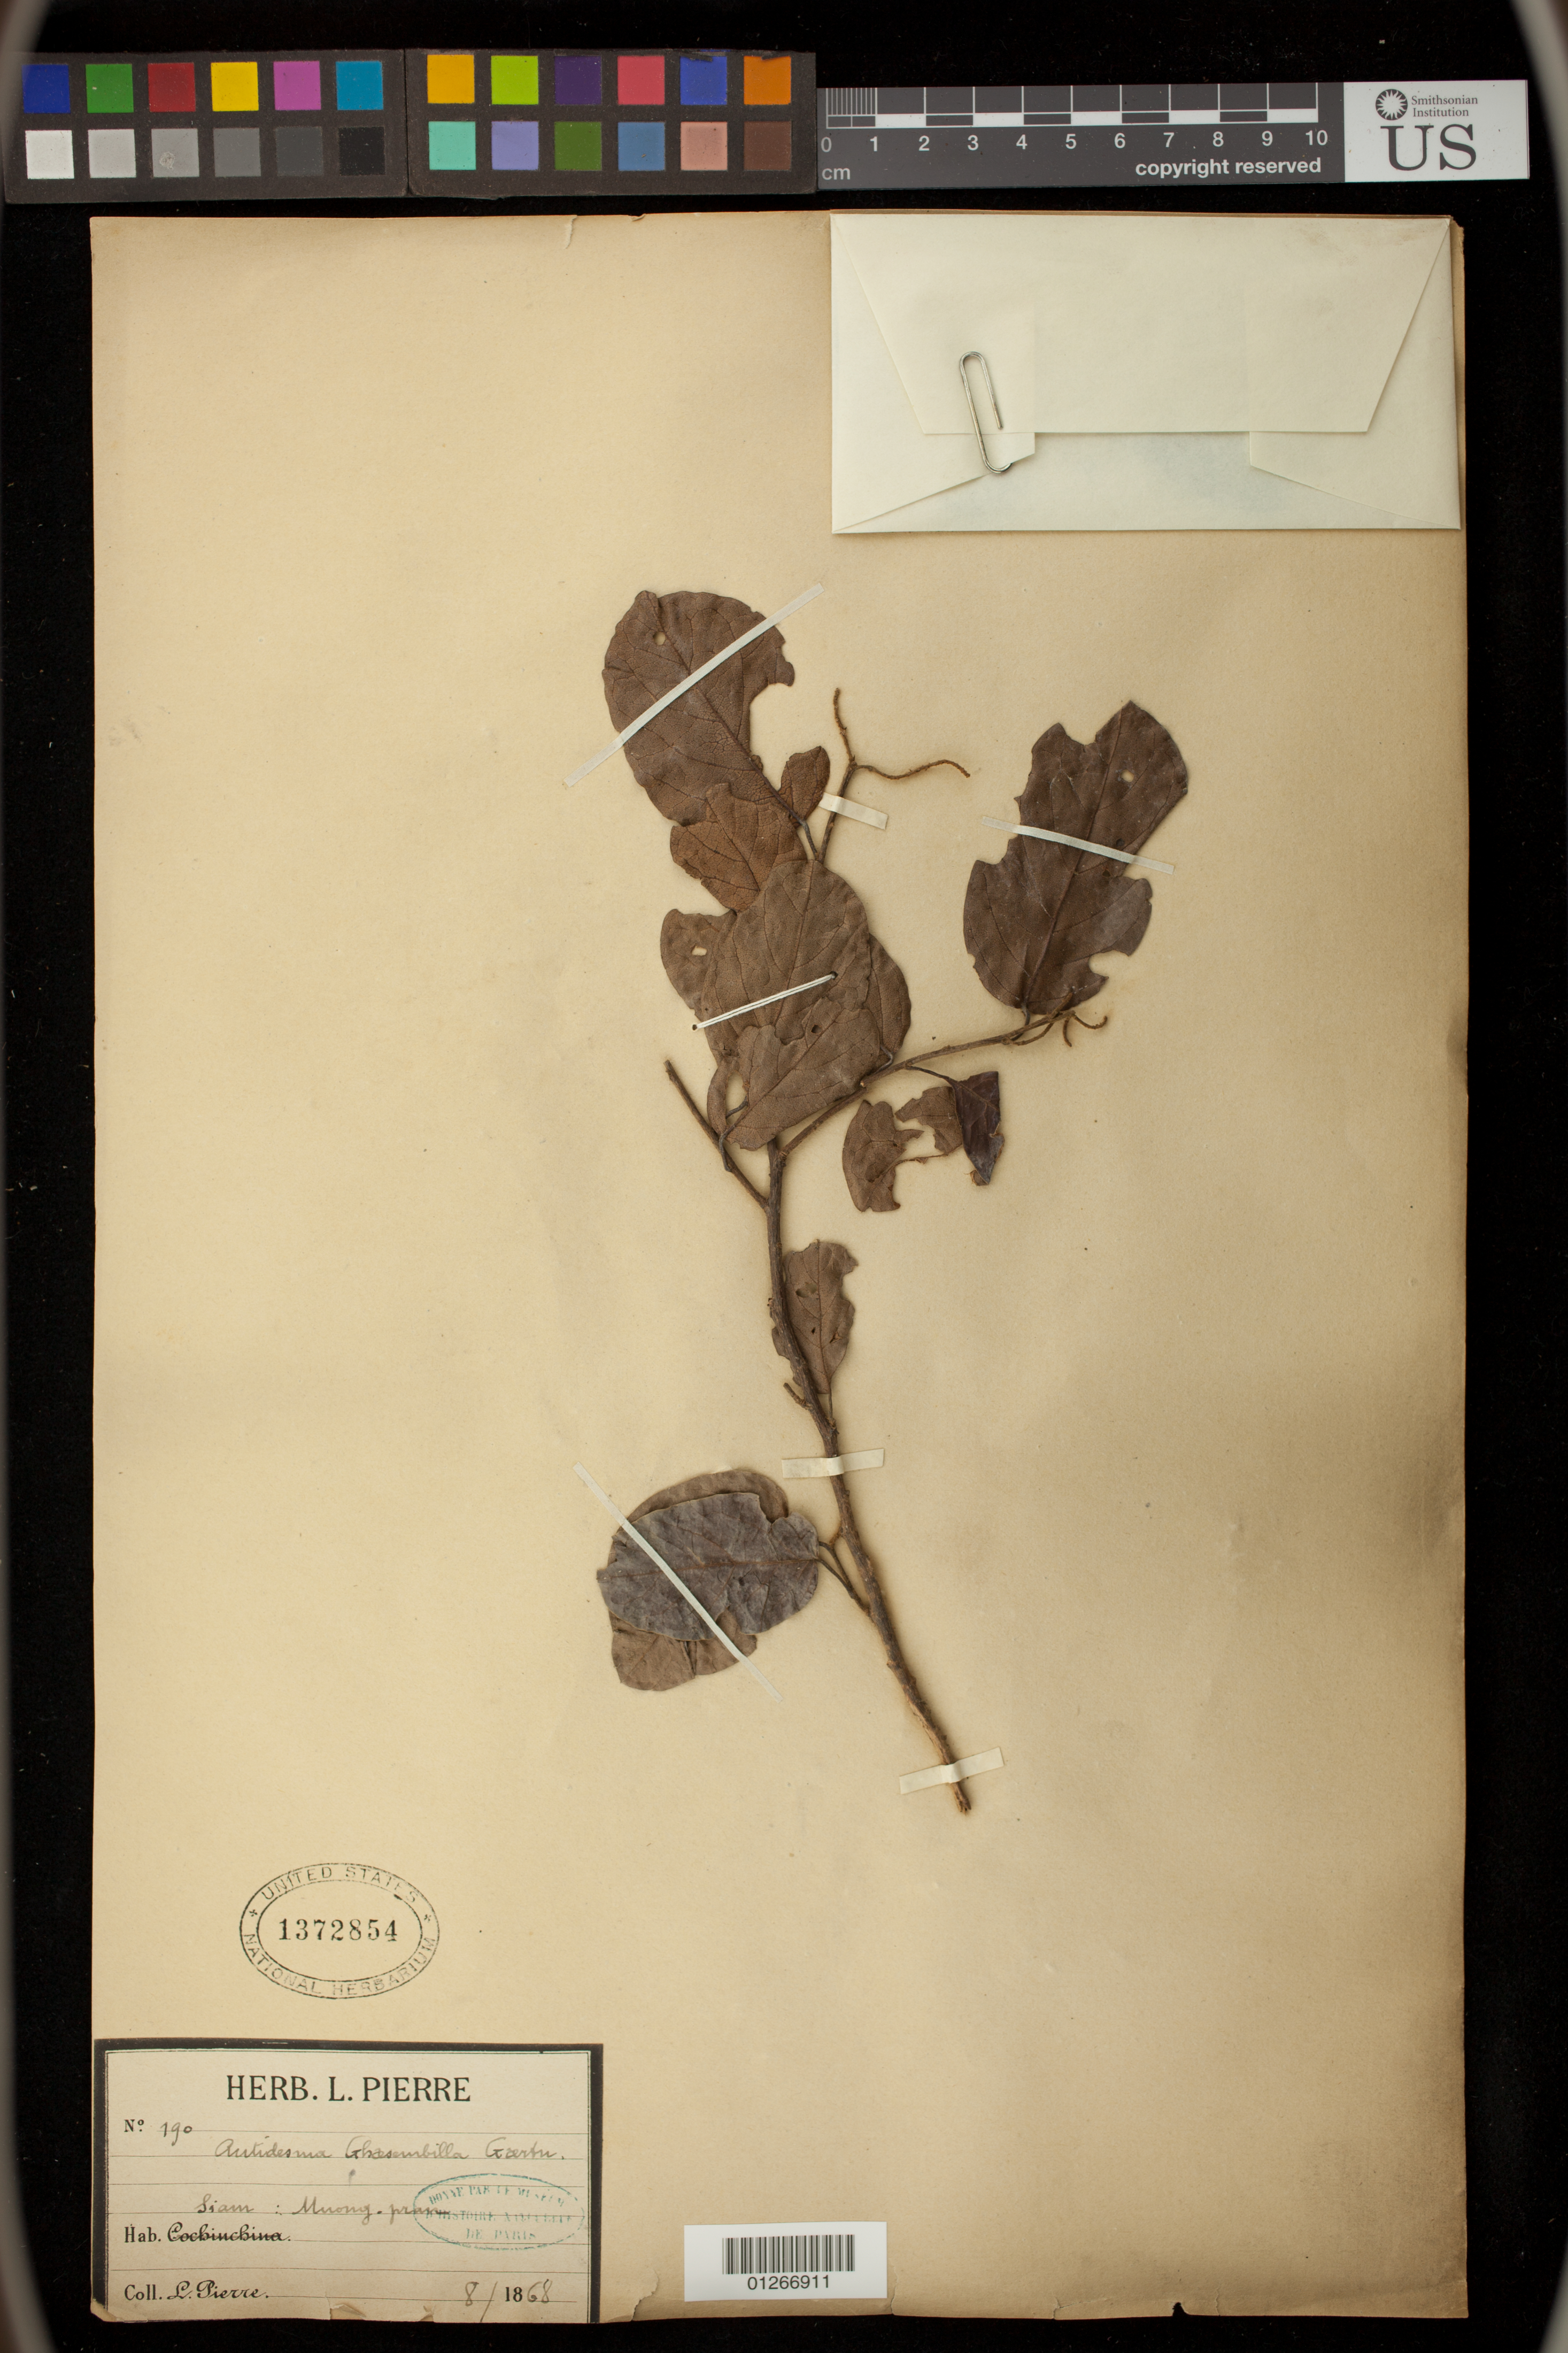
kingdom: Plantae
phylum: Tracheophyta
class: Magnoliopsida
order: Malpighiales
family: Phyllanthaceae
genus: Antidesma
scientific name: Antidesma ghaesembilla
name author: Gaertn.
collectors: L. Pierre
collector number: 190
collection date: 1868-08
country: Thailand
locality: Mnong-prau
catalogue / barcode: US 1372854